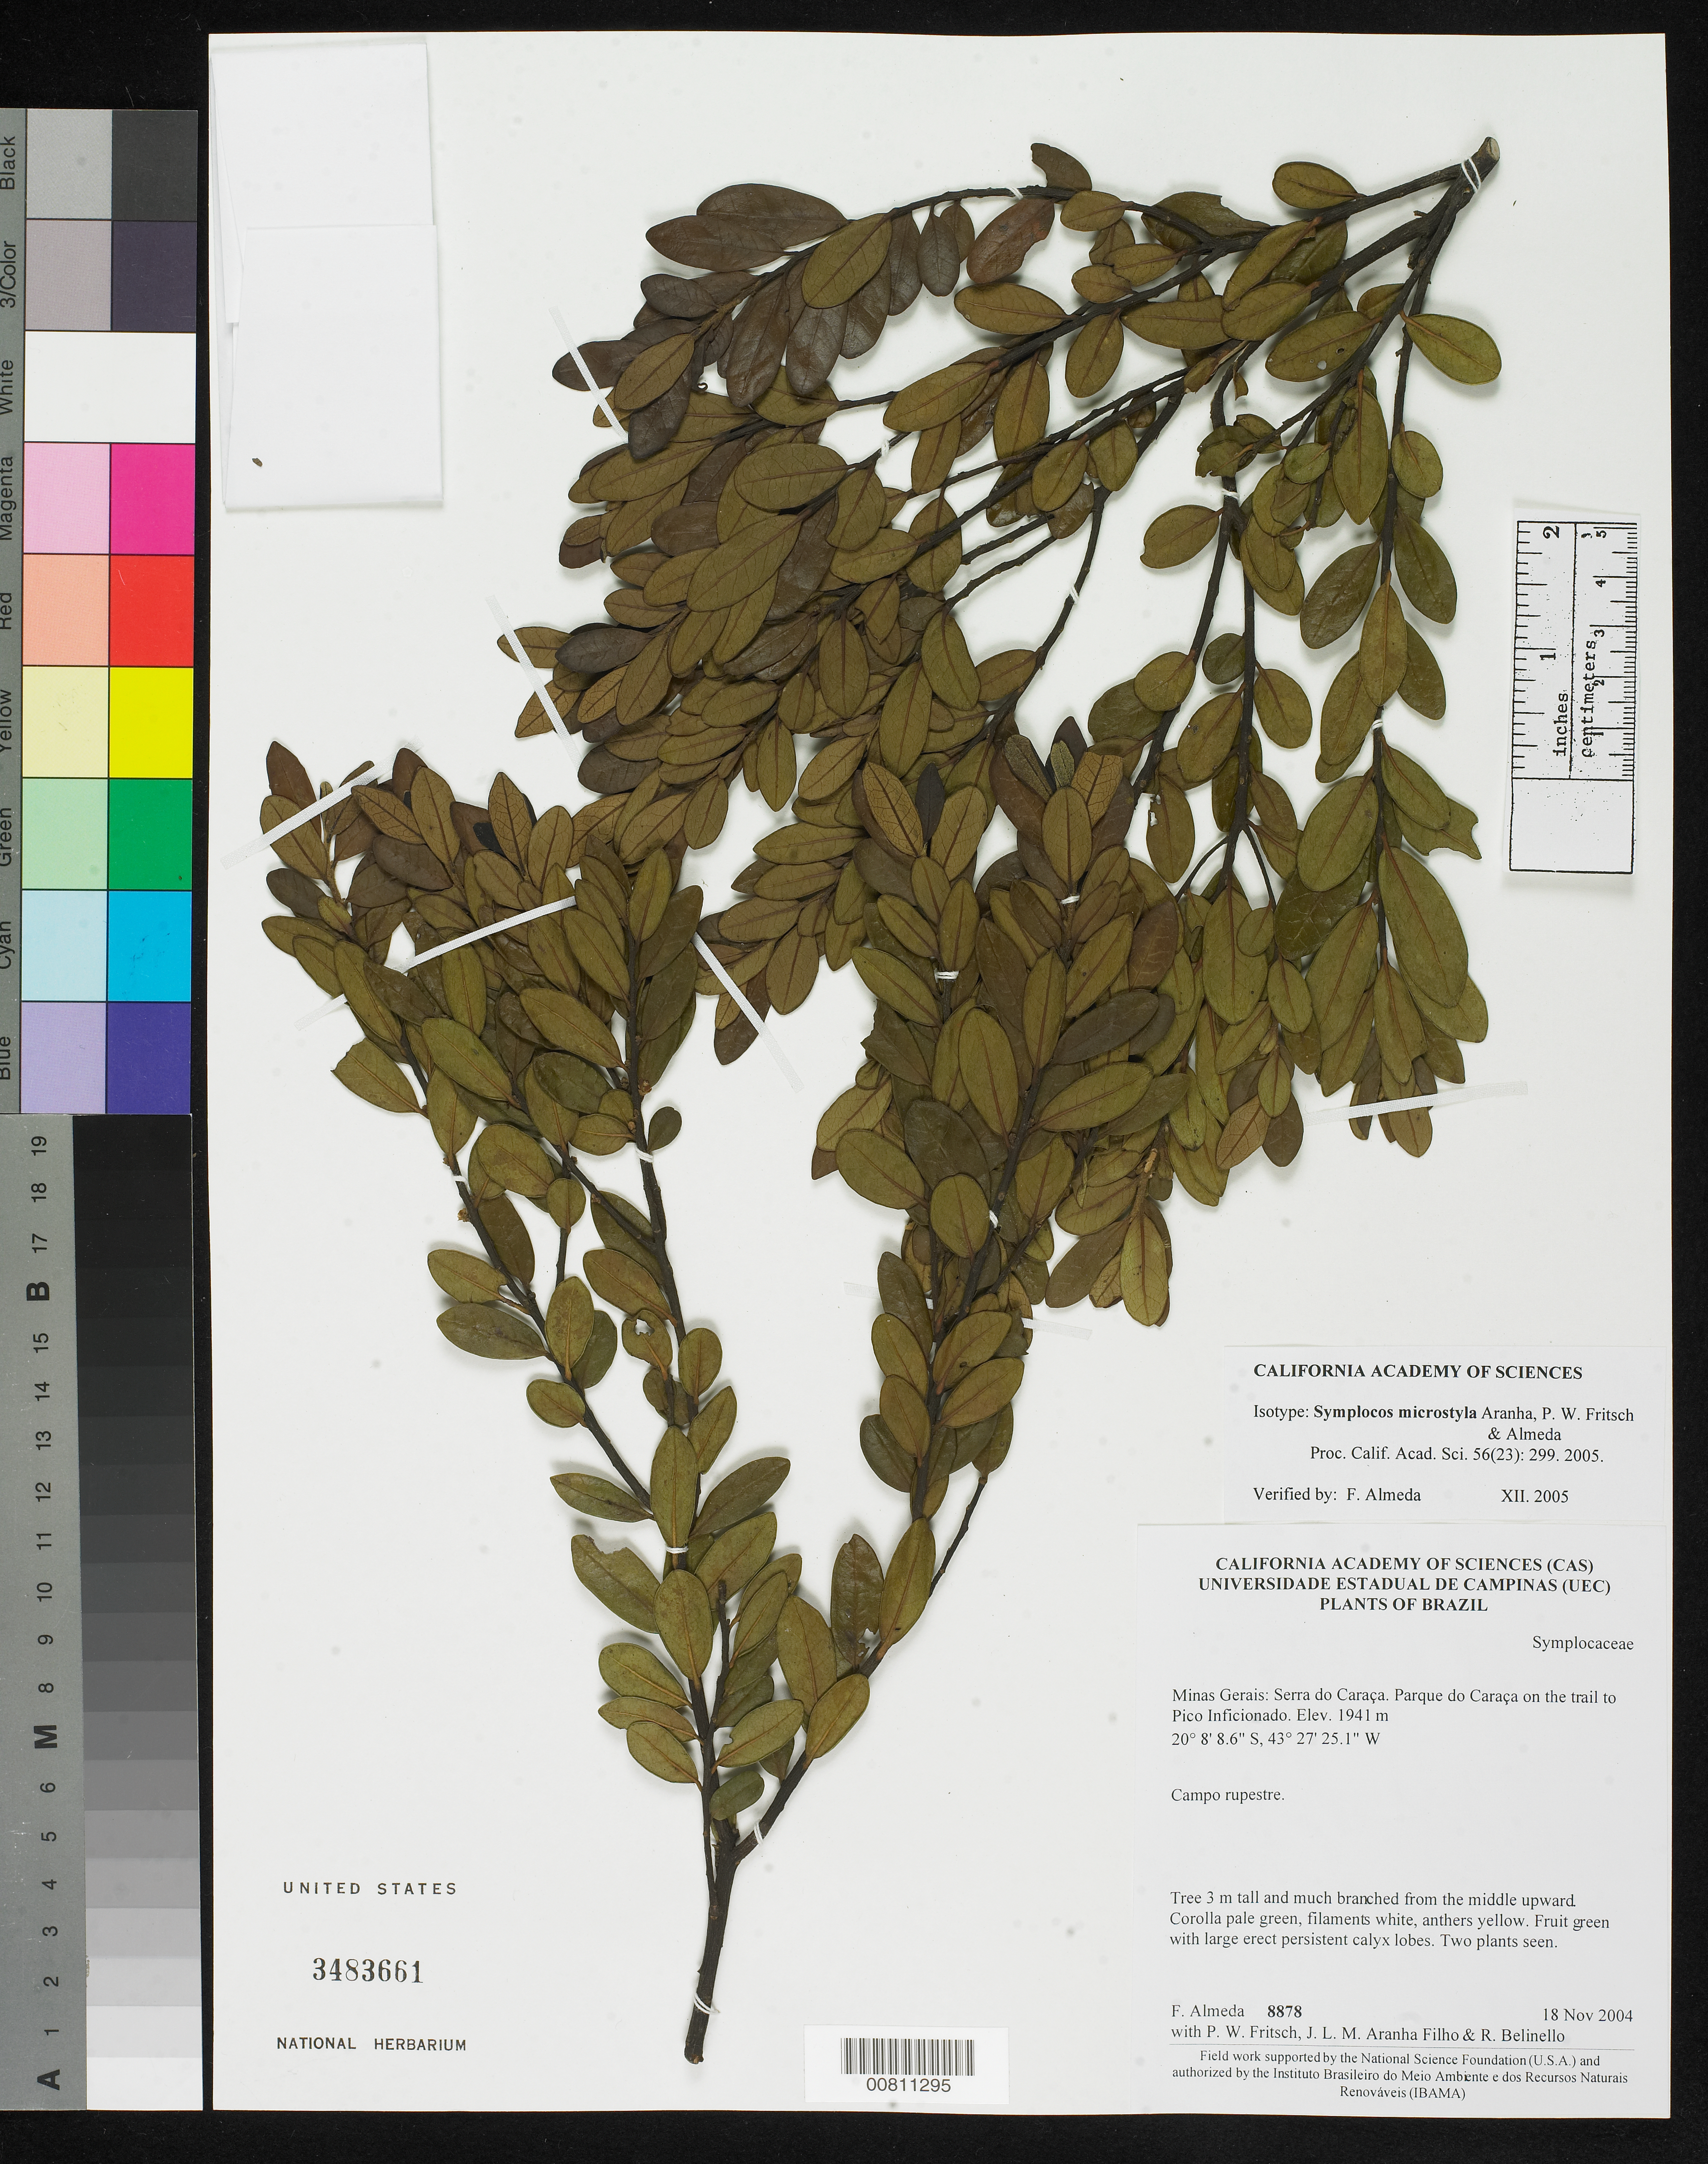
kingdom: Plantae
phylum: Tracheophyta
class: Magnoliopsida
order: Ericales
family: Symplocaceae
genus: Symplocos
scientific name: Symplocos microstyla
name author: Aranha & et al.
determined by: Almeda, F.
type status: Isotype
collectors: F. Almeda, P. W. Fritsch, J. L. Aranha & R. Belinello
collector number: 8878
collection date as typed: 18 Nov 2004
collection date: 2004-11-18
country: Brazil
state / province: Minas Gerais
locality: Minas Gerais: Serra do Caraça. Parque do Caraça on the trail to Pico Inficionado.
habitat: Campo rupestre.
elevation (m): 1941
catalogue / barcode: US 3483661